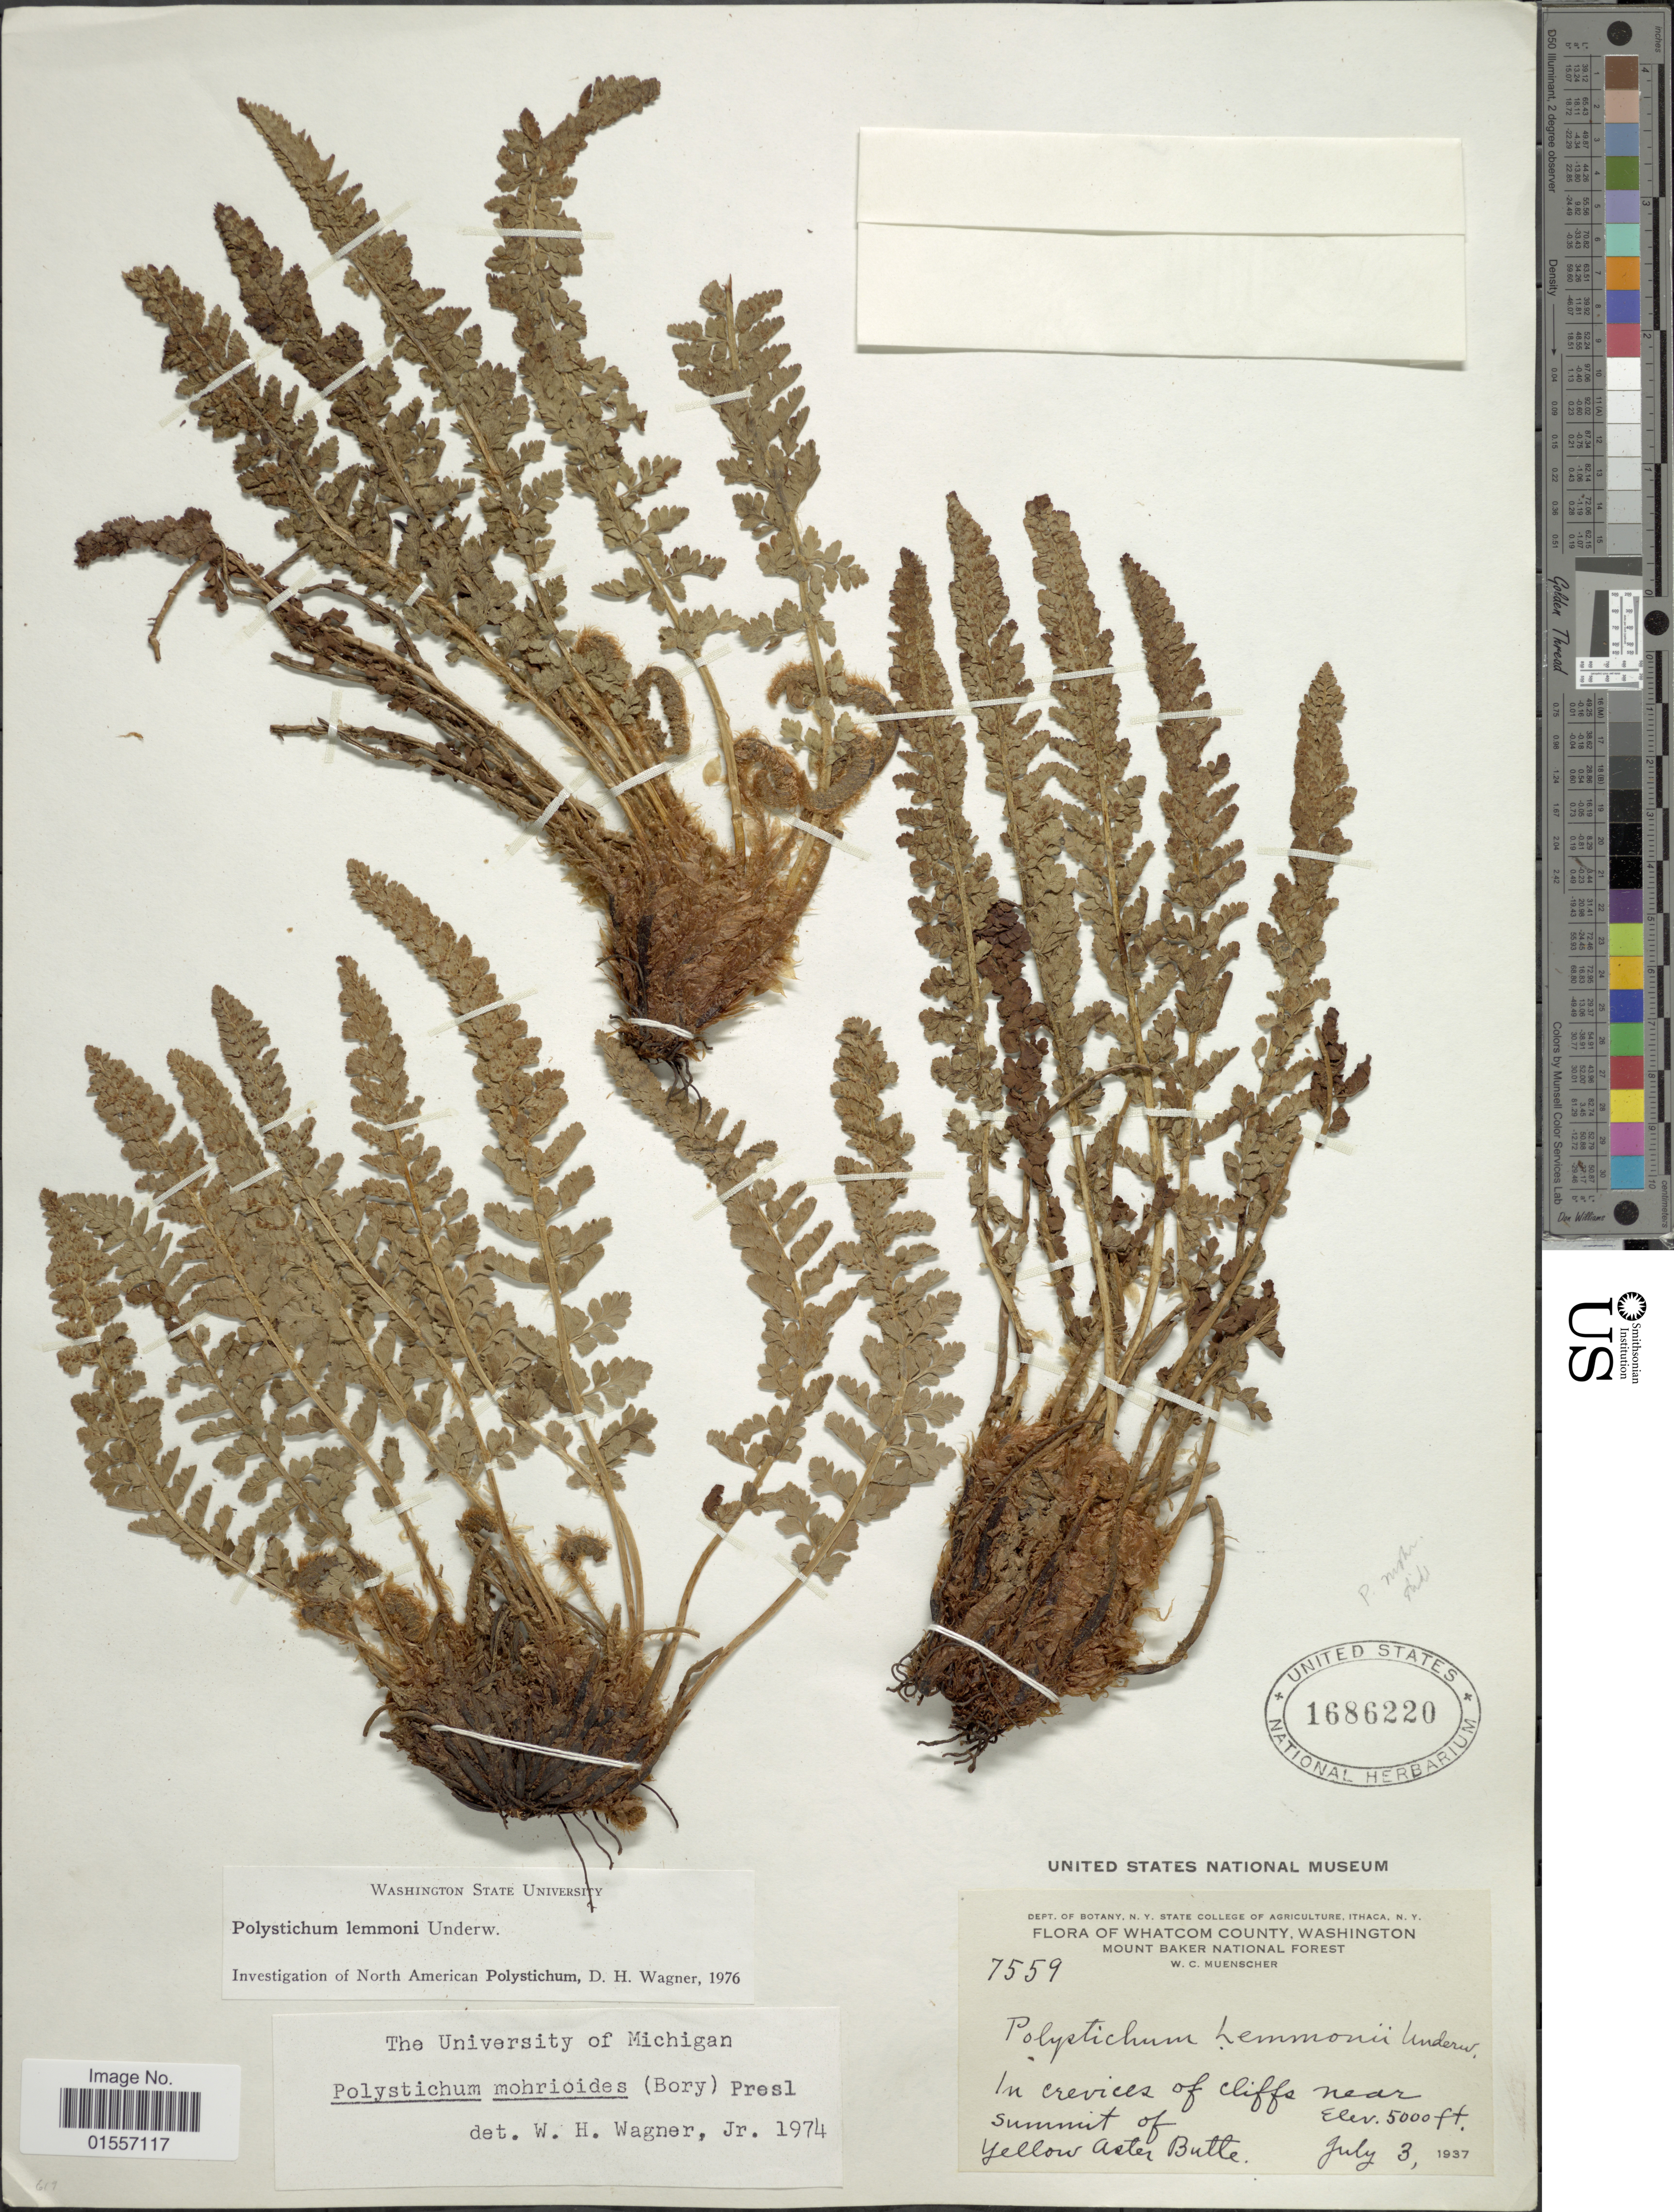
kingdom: Plantae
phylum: Tracheophyta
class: Polypodiopsida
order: Polypodiales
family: Dryopteridaceae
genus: Polystichum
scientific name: Polystichum lemmonii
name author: Underw.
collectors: W. Muenscher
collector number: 7559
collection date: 1937-07-03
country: United States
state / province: Washington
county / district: Whatcom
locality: Whatcom County, Mount baker National Forest, In crevices of cliffs near Summit of Yellow Aster Butte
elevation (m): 1524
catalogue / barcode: US 1686220